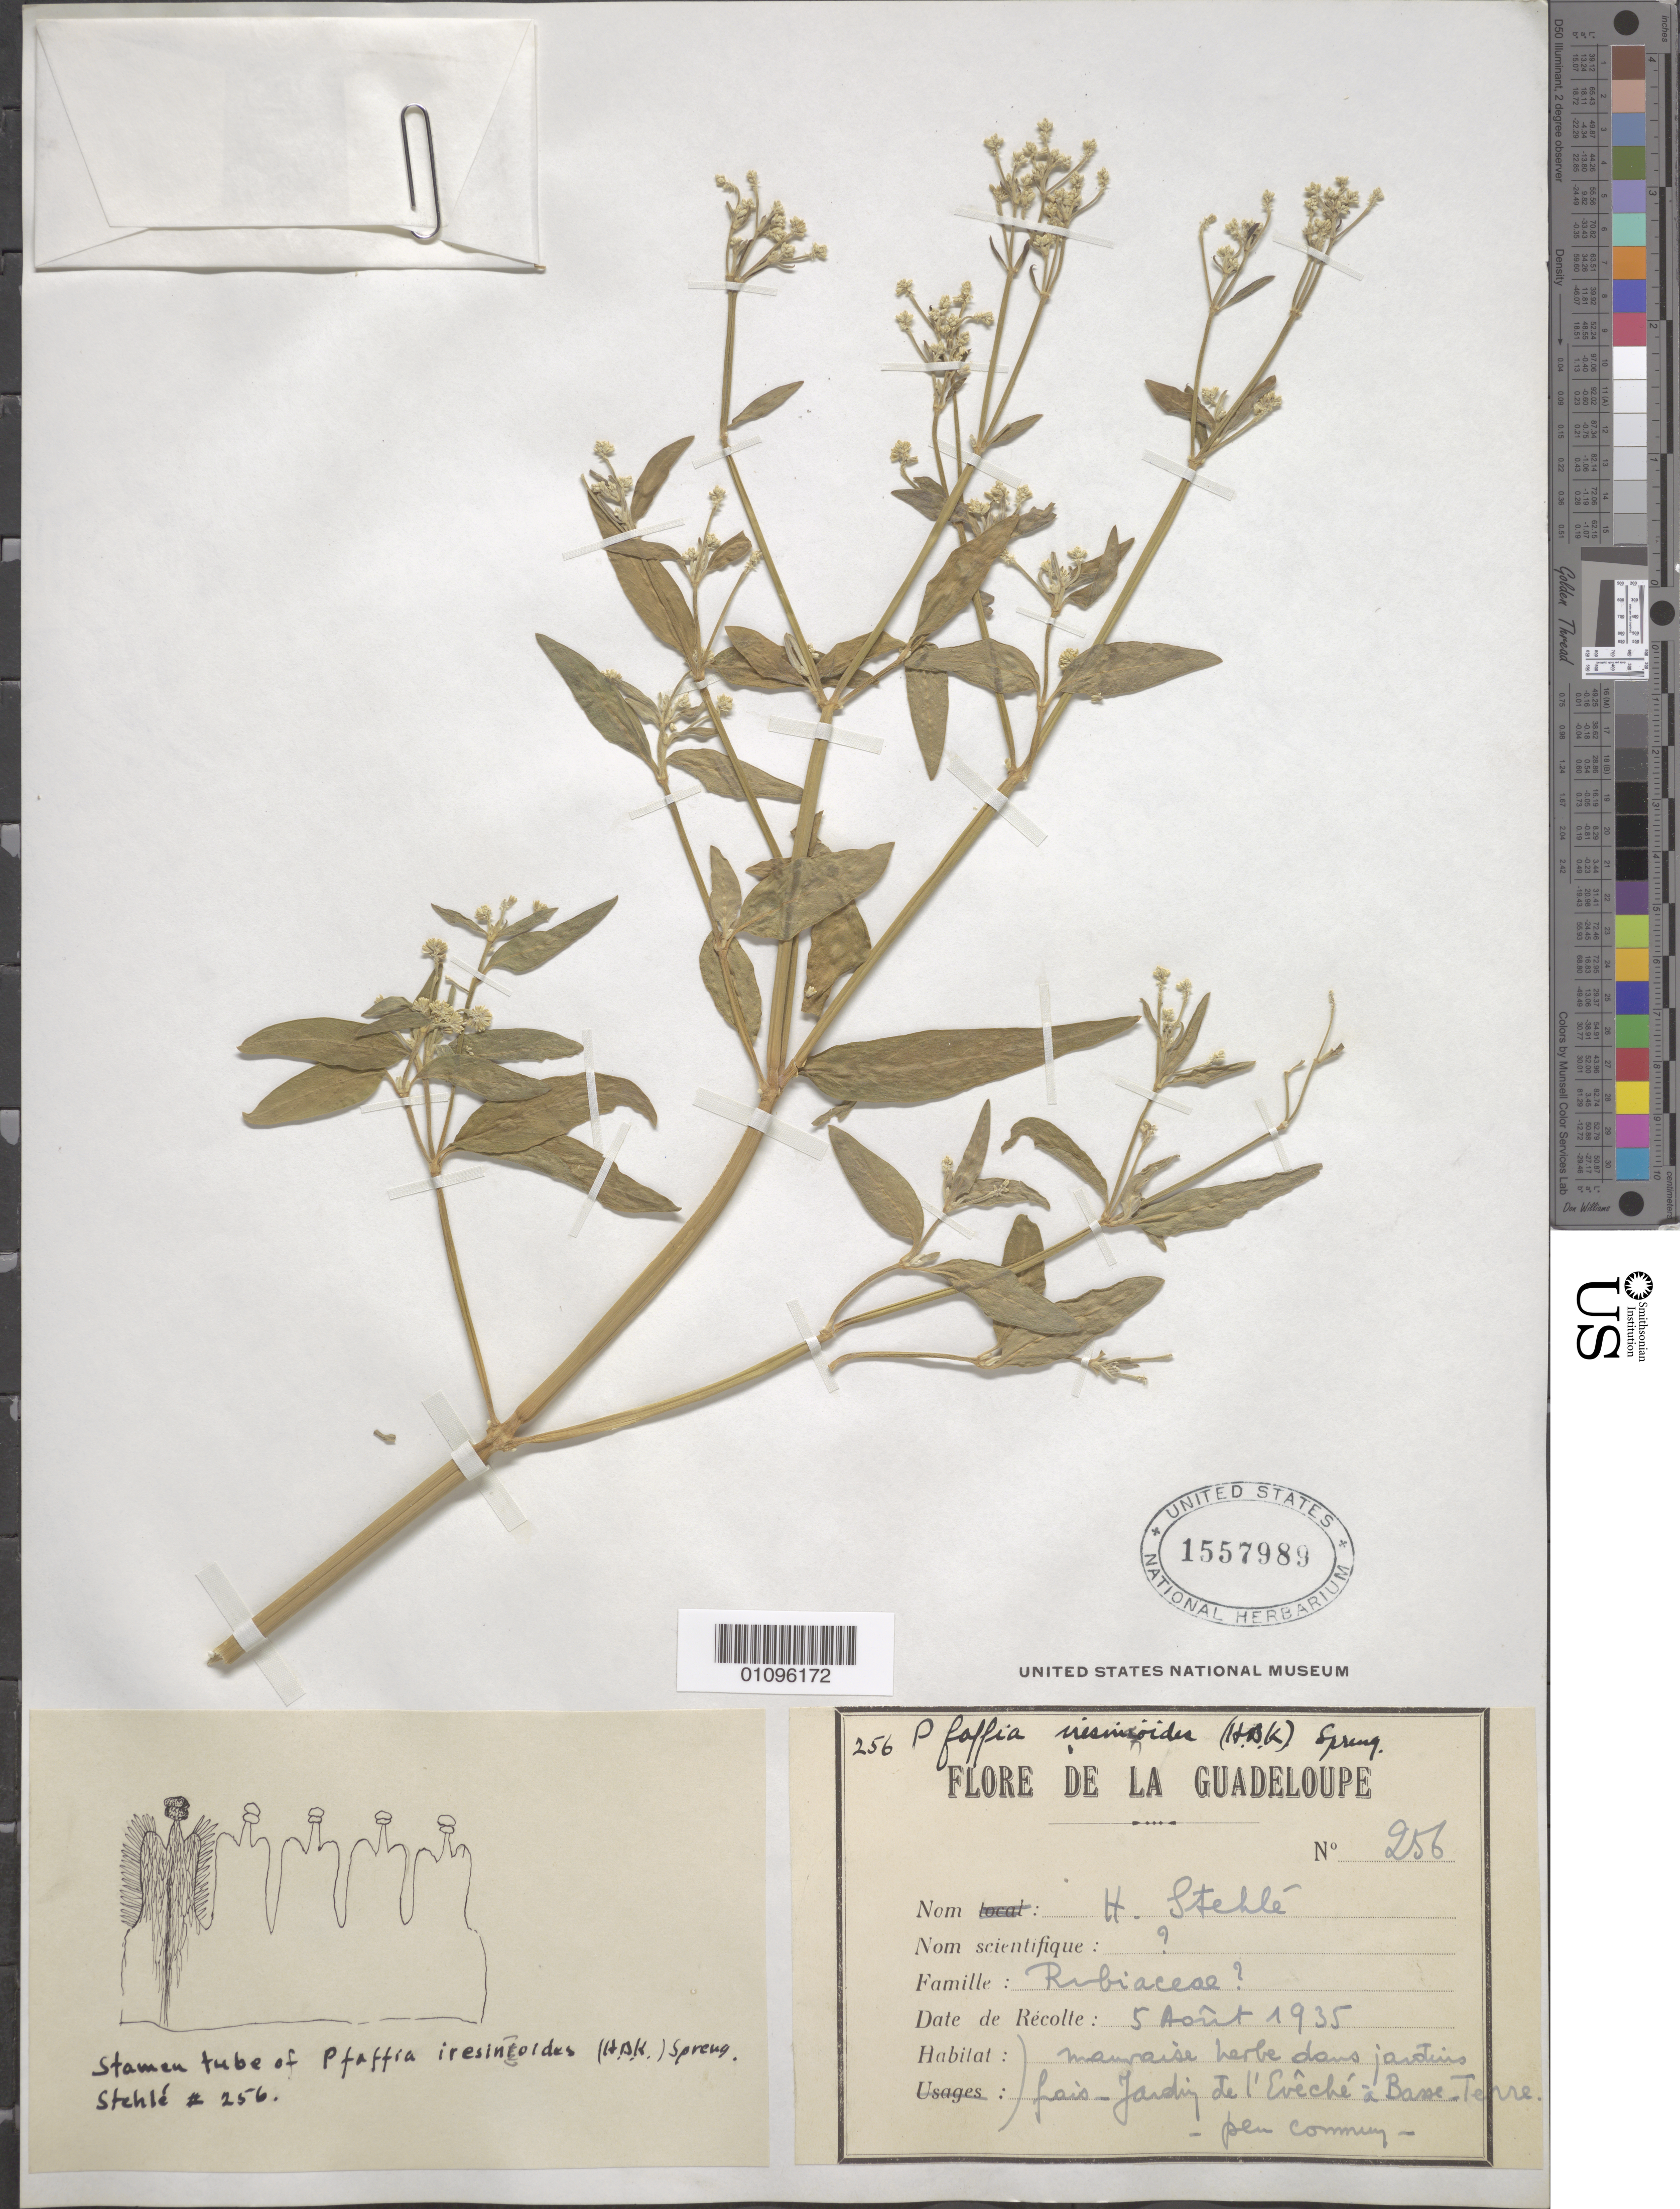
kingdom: Plantae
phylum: Tracheophyta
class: Magnoliopsida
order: Caryophyllales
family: Amaranthaceae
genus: Pfaffia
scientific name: Pfaffia iresinoides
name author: (Kunth) Spreng.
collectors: H. Stehlé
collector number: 256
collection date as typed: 05 Aug 1935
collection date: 1935-08-05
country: Guadeloupe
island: Basse Terre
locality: Jardin de l'Evêché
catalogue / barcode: US 1557989